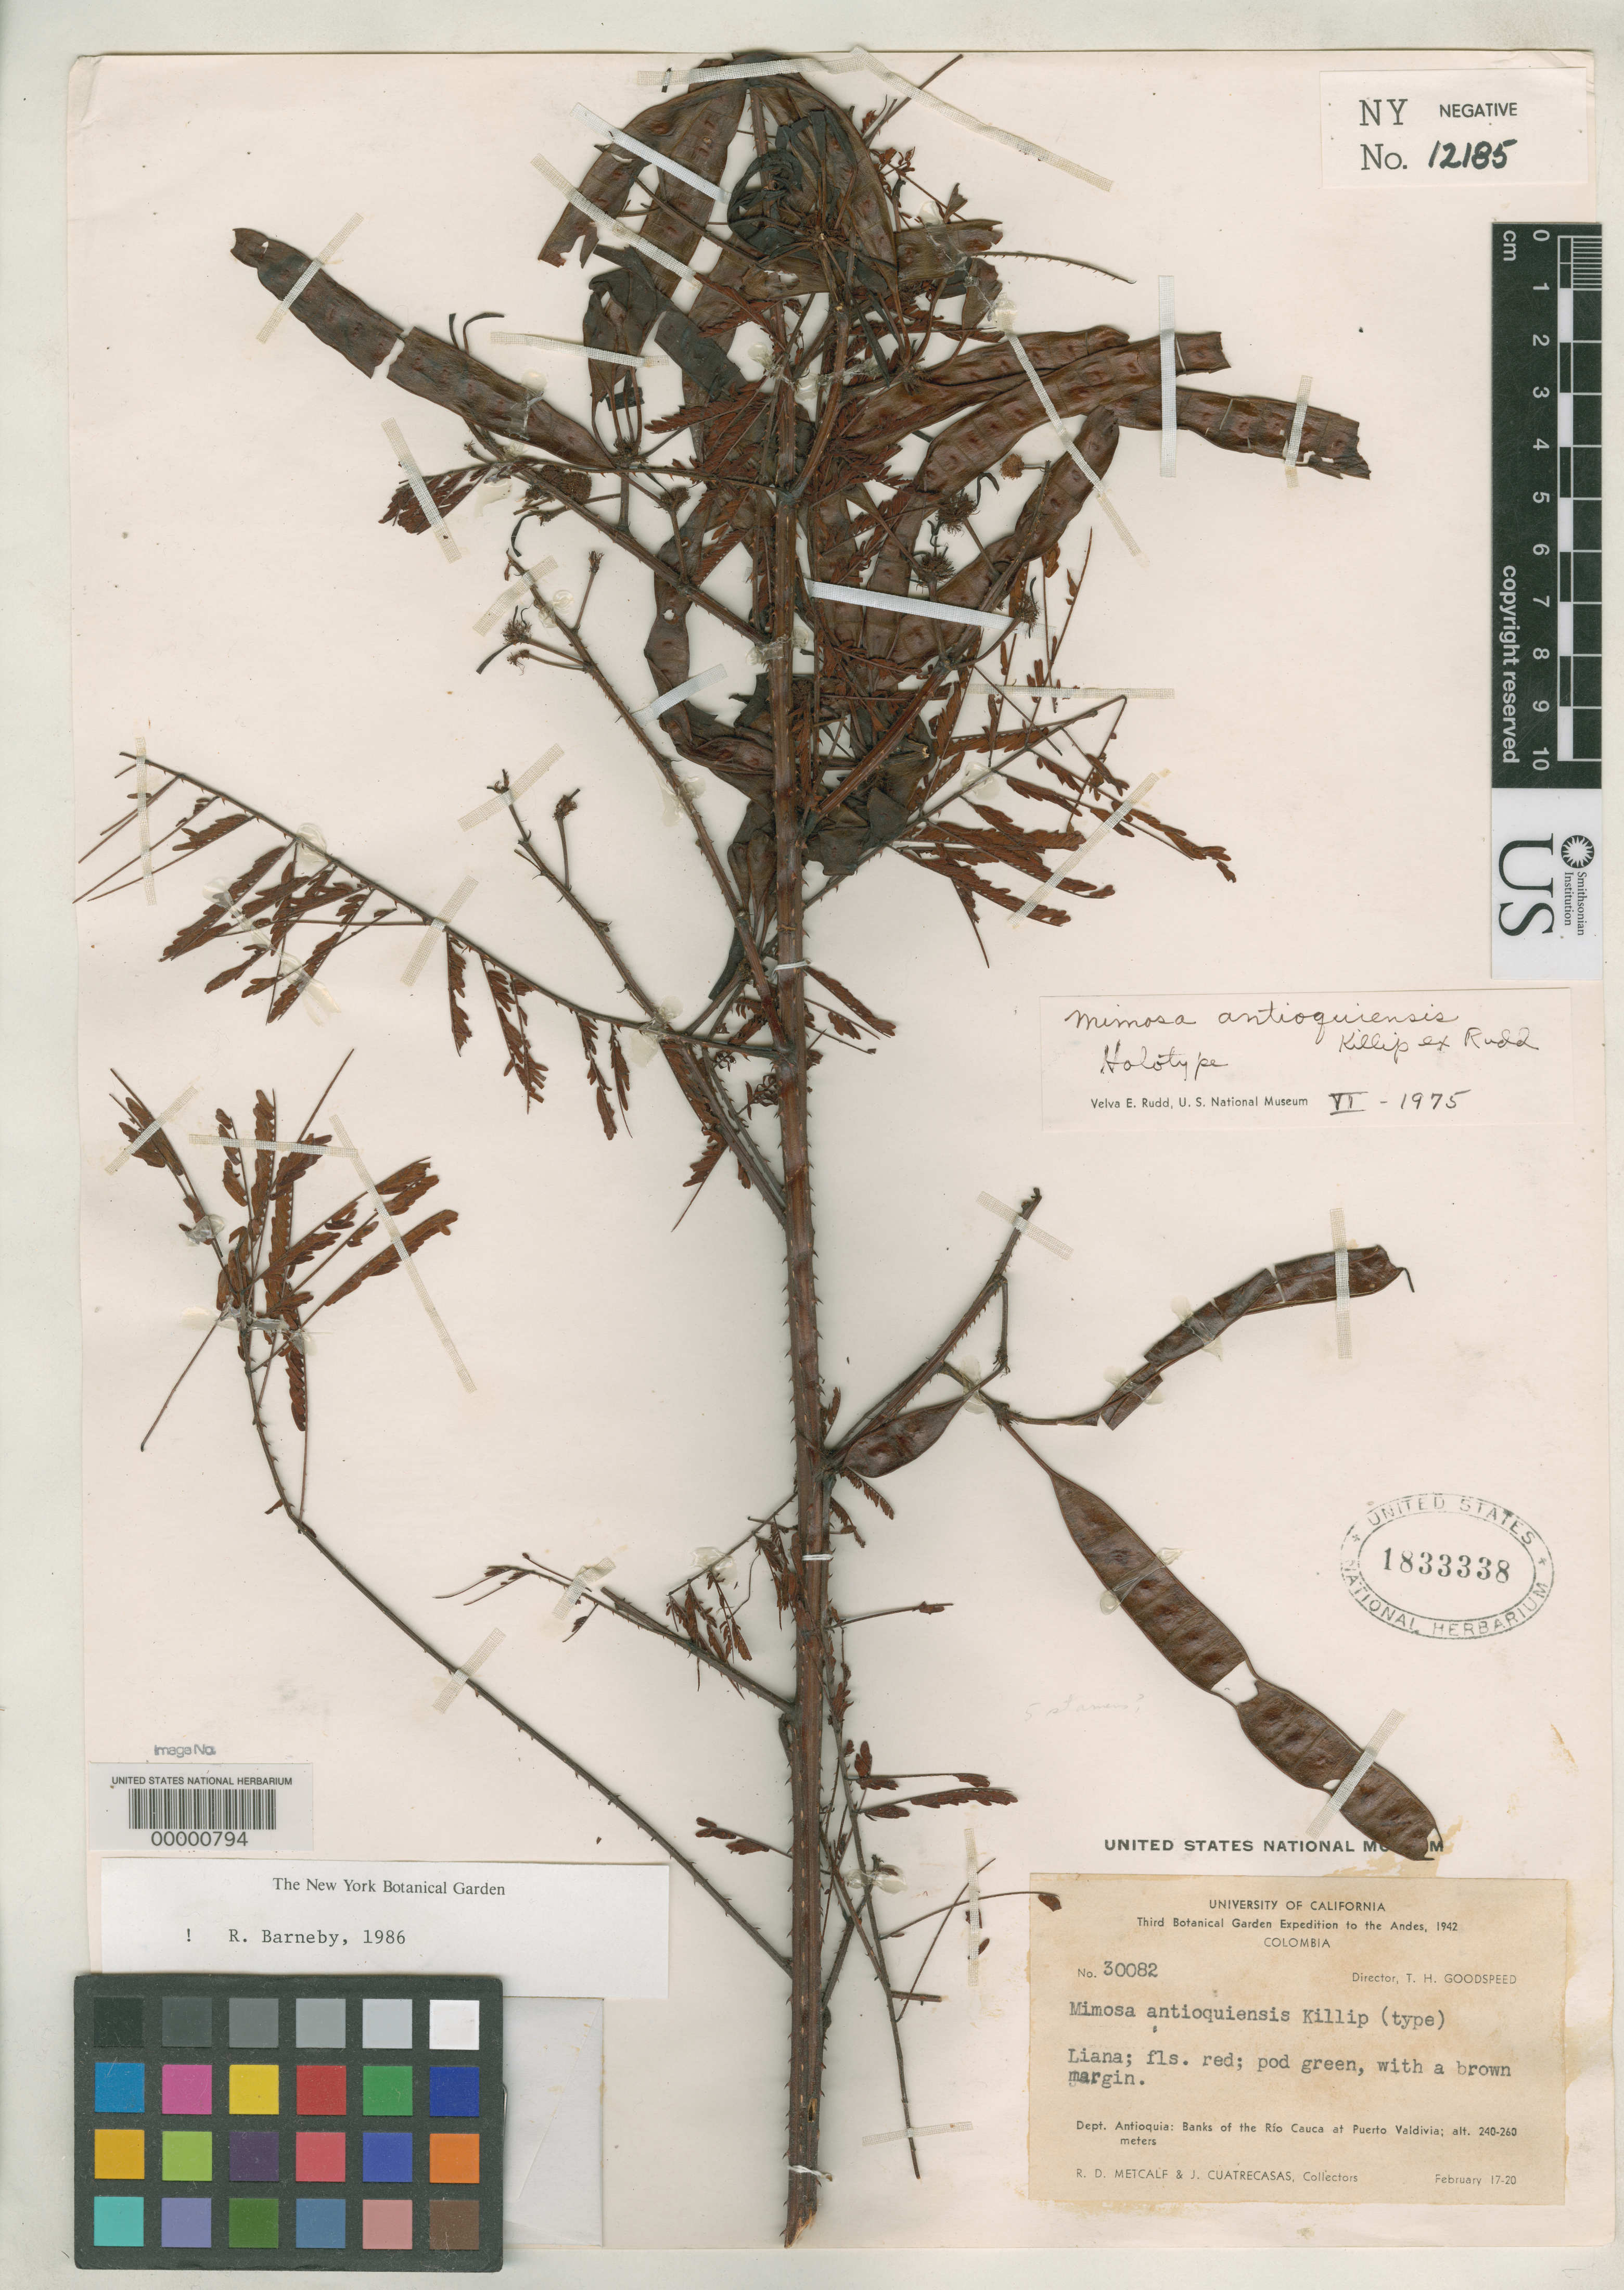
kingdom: Plantae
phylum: Tracheophyta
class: Magnoliopsida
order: Fabales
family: Fabaceae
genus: Mimosa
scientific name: Mimosa antioquiensis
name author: Killip ex Rudd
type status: Holotype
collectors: R. D. Metcalf & J. Cuatrecasas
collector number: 30082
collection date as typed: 17 Feb 1942 and 20 Feb 1942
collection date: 1942-02-17,1942-02-20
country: Colombia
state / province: Antioquia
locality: Rio Cauca at Puerto Valdivai.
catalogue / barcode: US 1833338